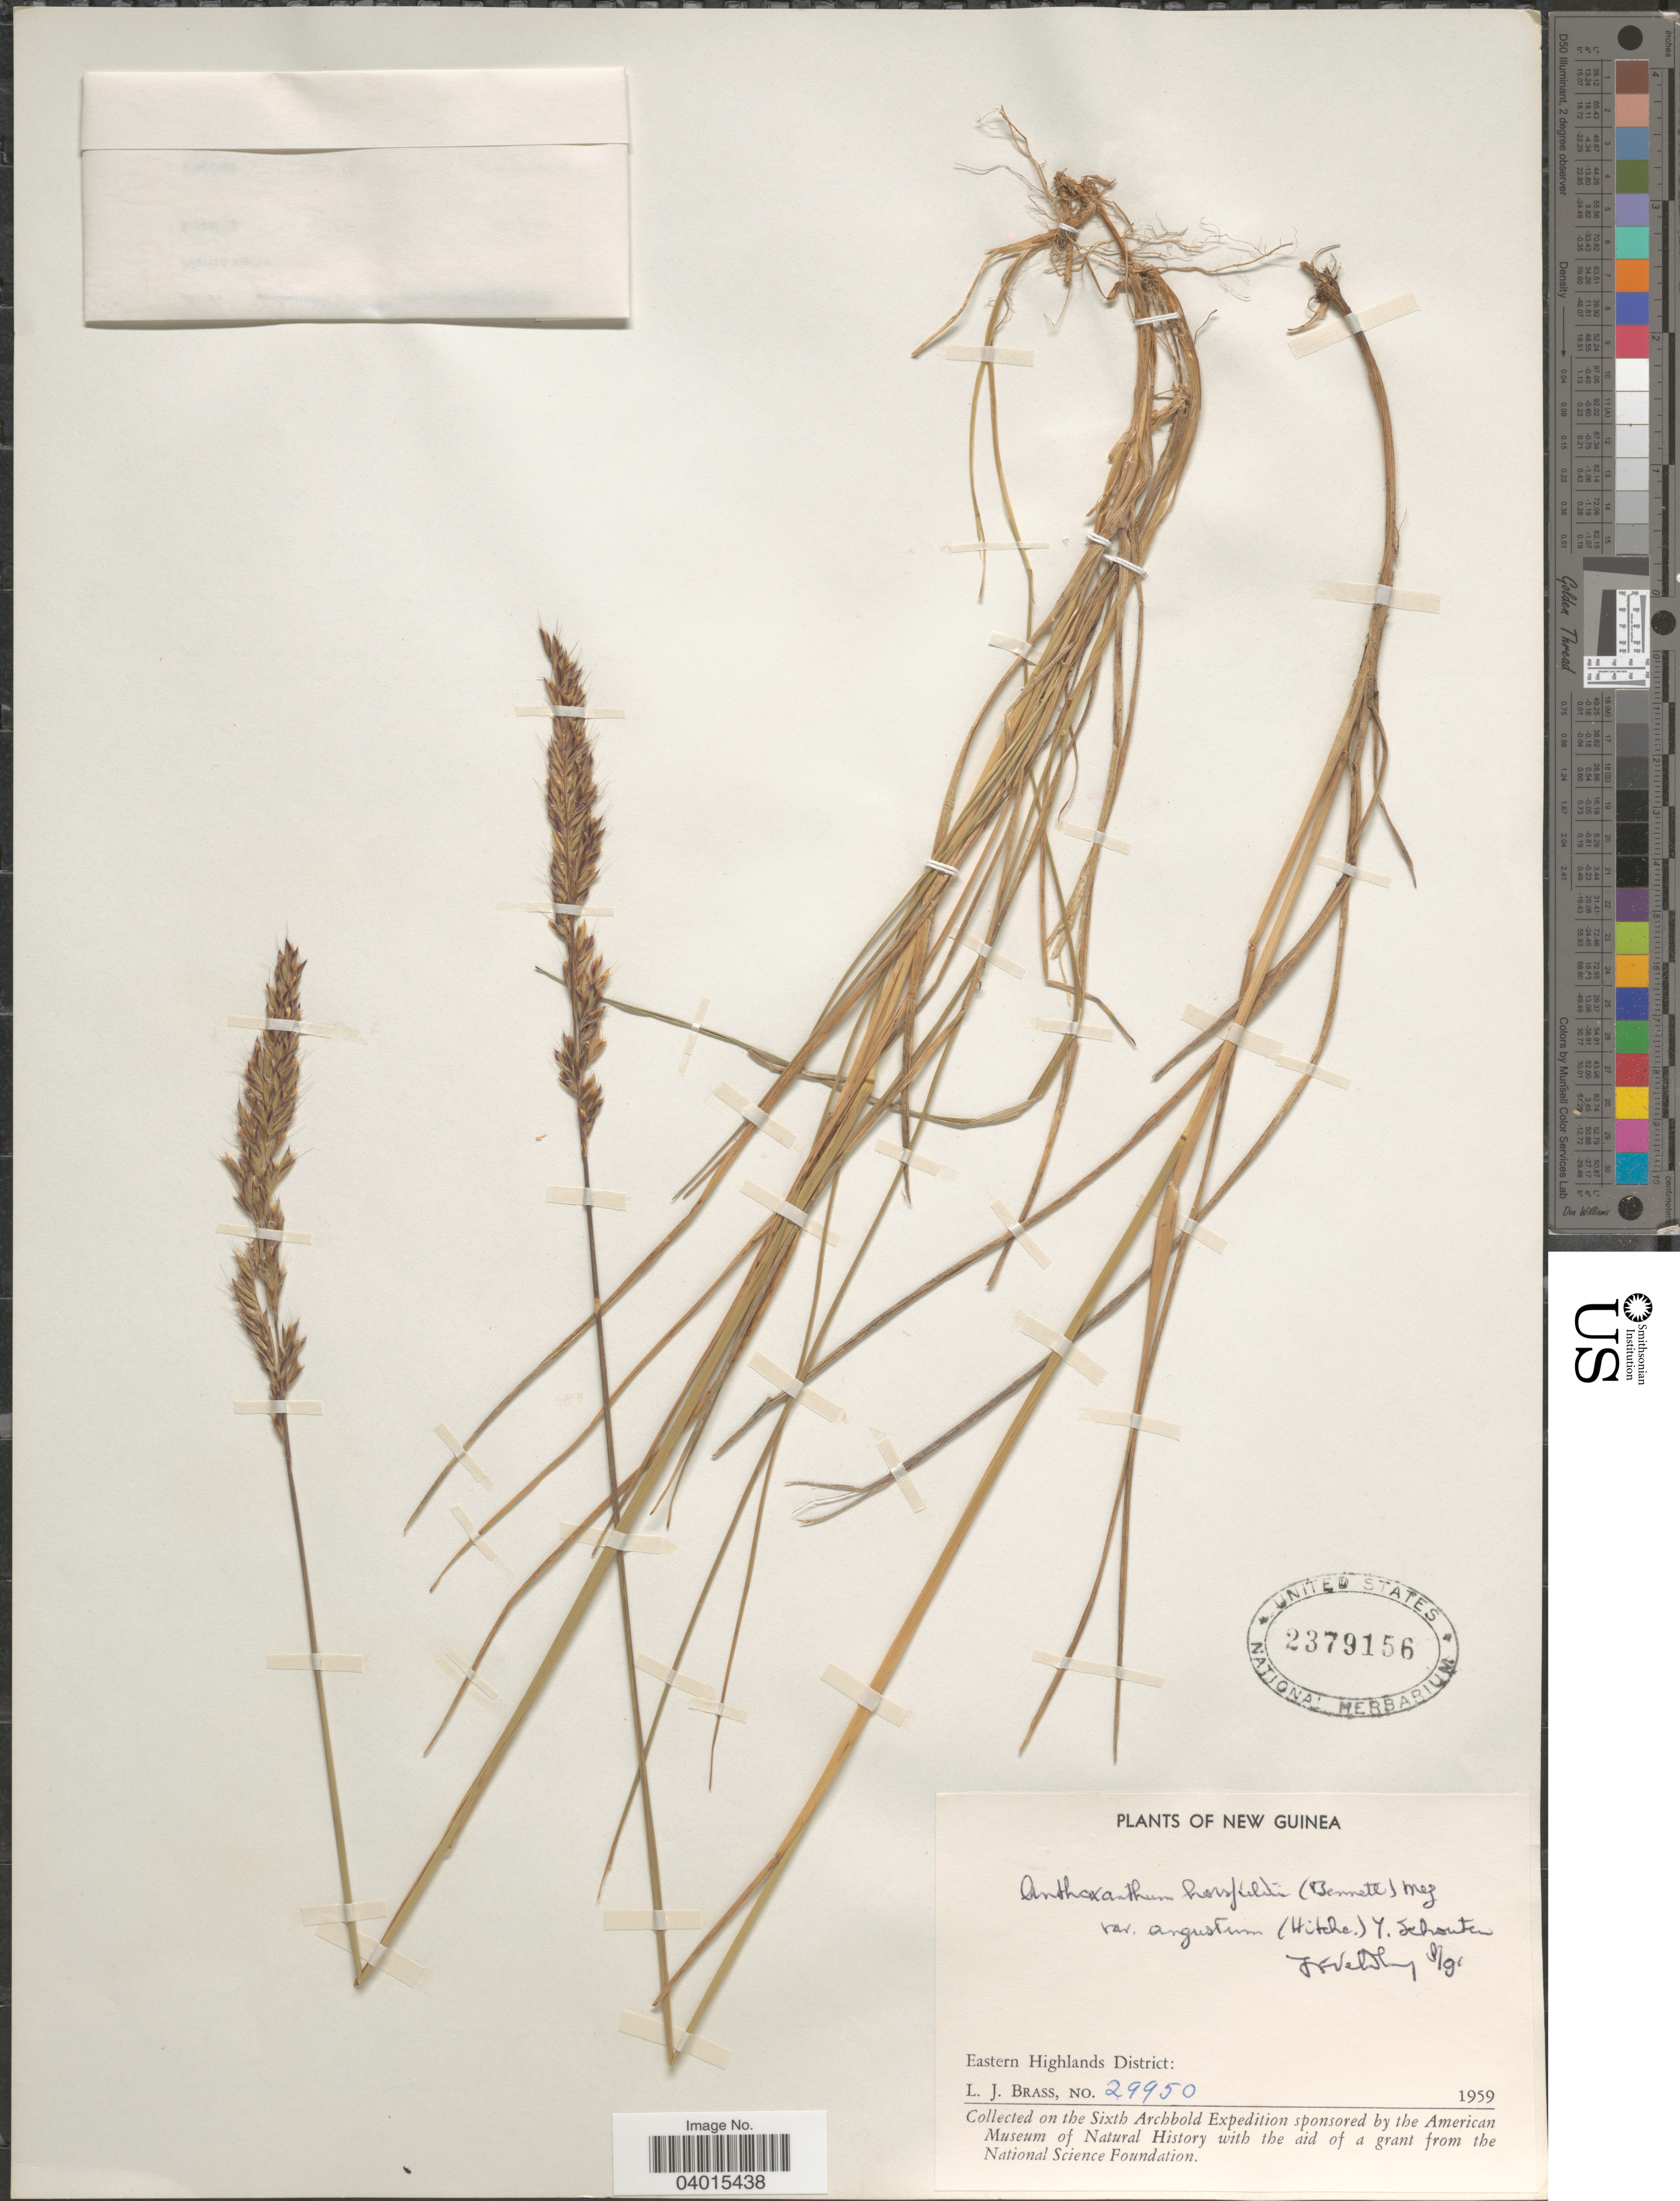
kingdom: Plantae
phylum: Tracheophyta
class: Liliopsida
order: Poales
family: Poaceae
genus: Anthoxanthum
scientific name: Anthoxanthum horsfieldii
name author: (Benn.) Mez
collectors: L. J. Brass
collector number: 29950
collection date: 1959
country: Papua New Guinea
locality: New Guinea. Eastern Highlands District.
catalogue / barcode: US 2379156